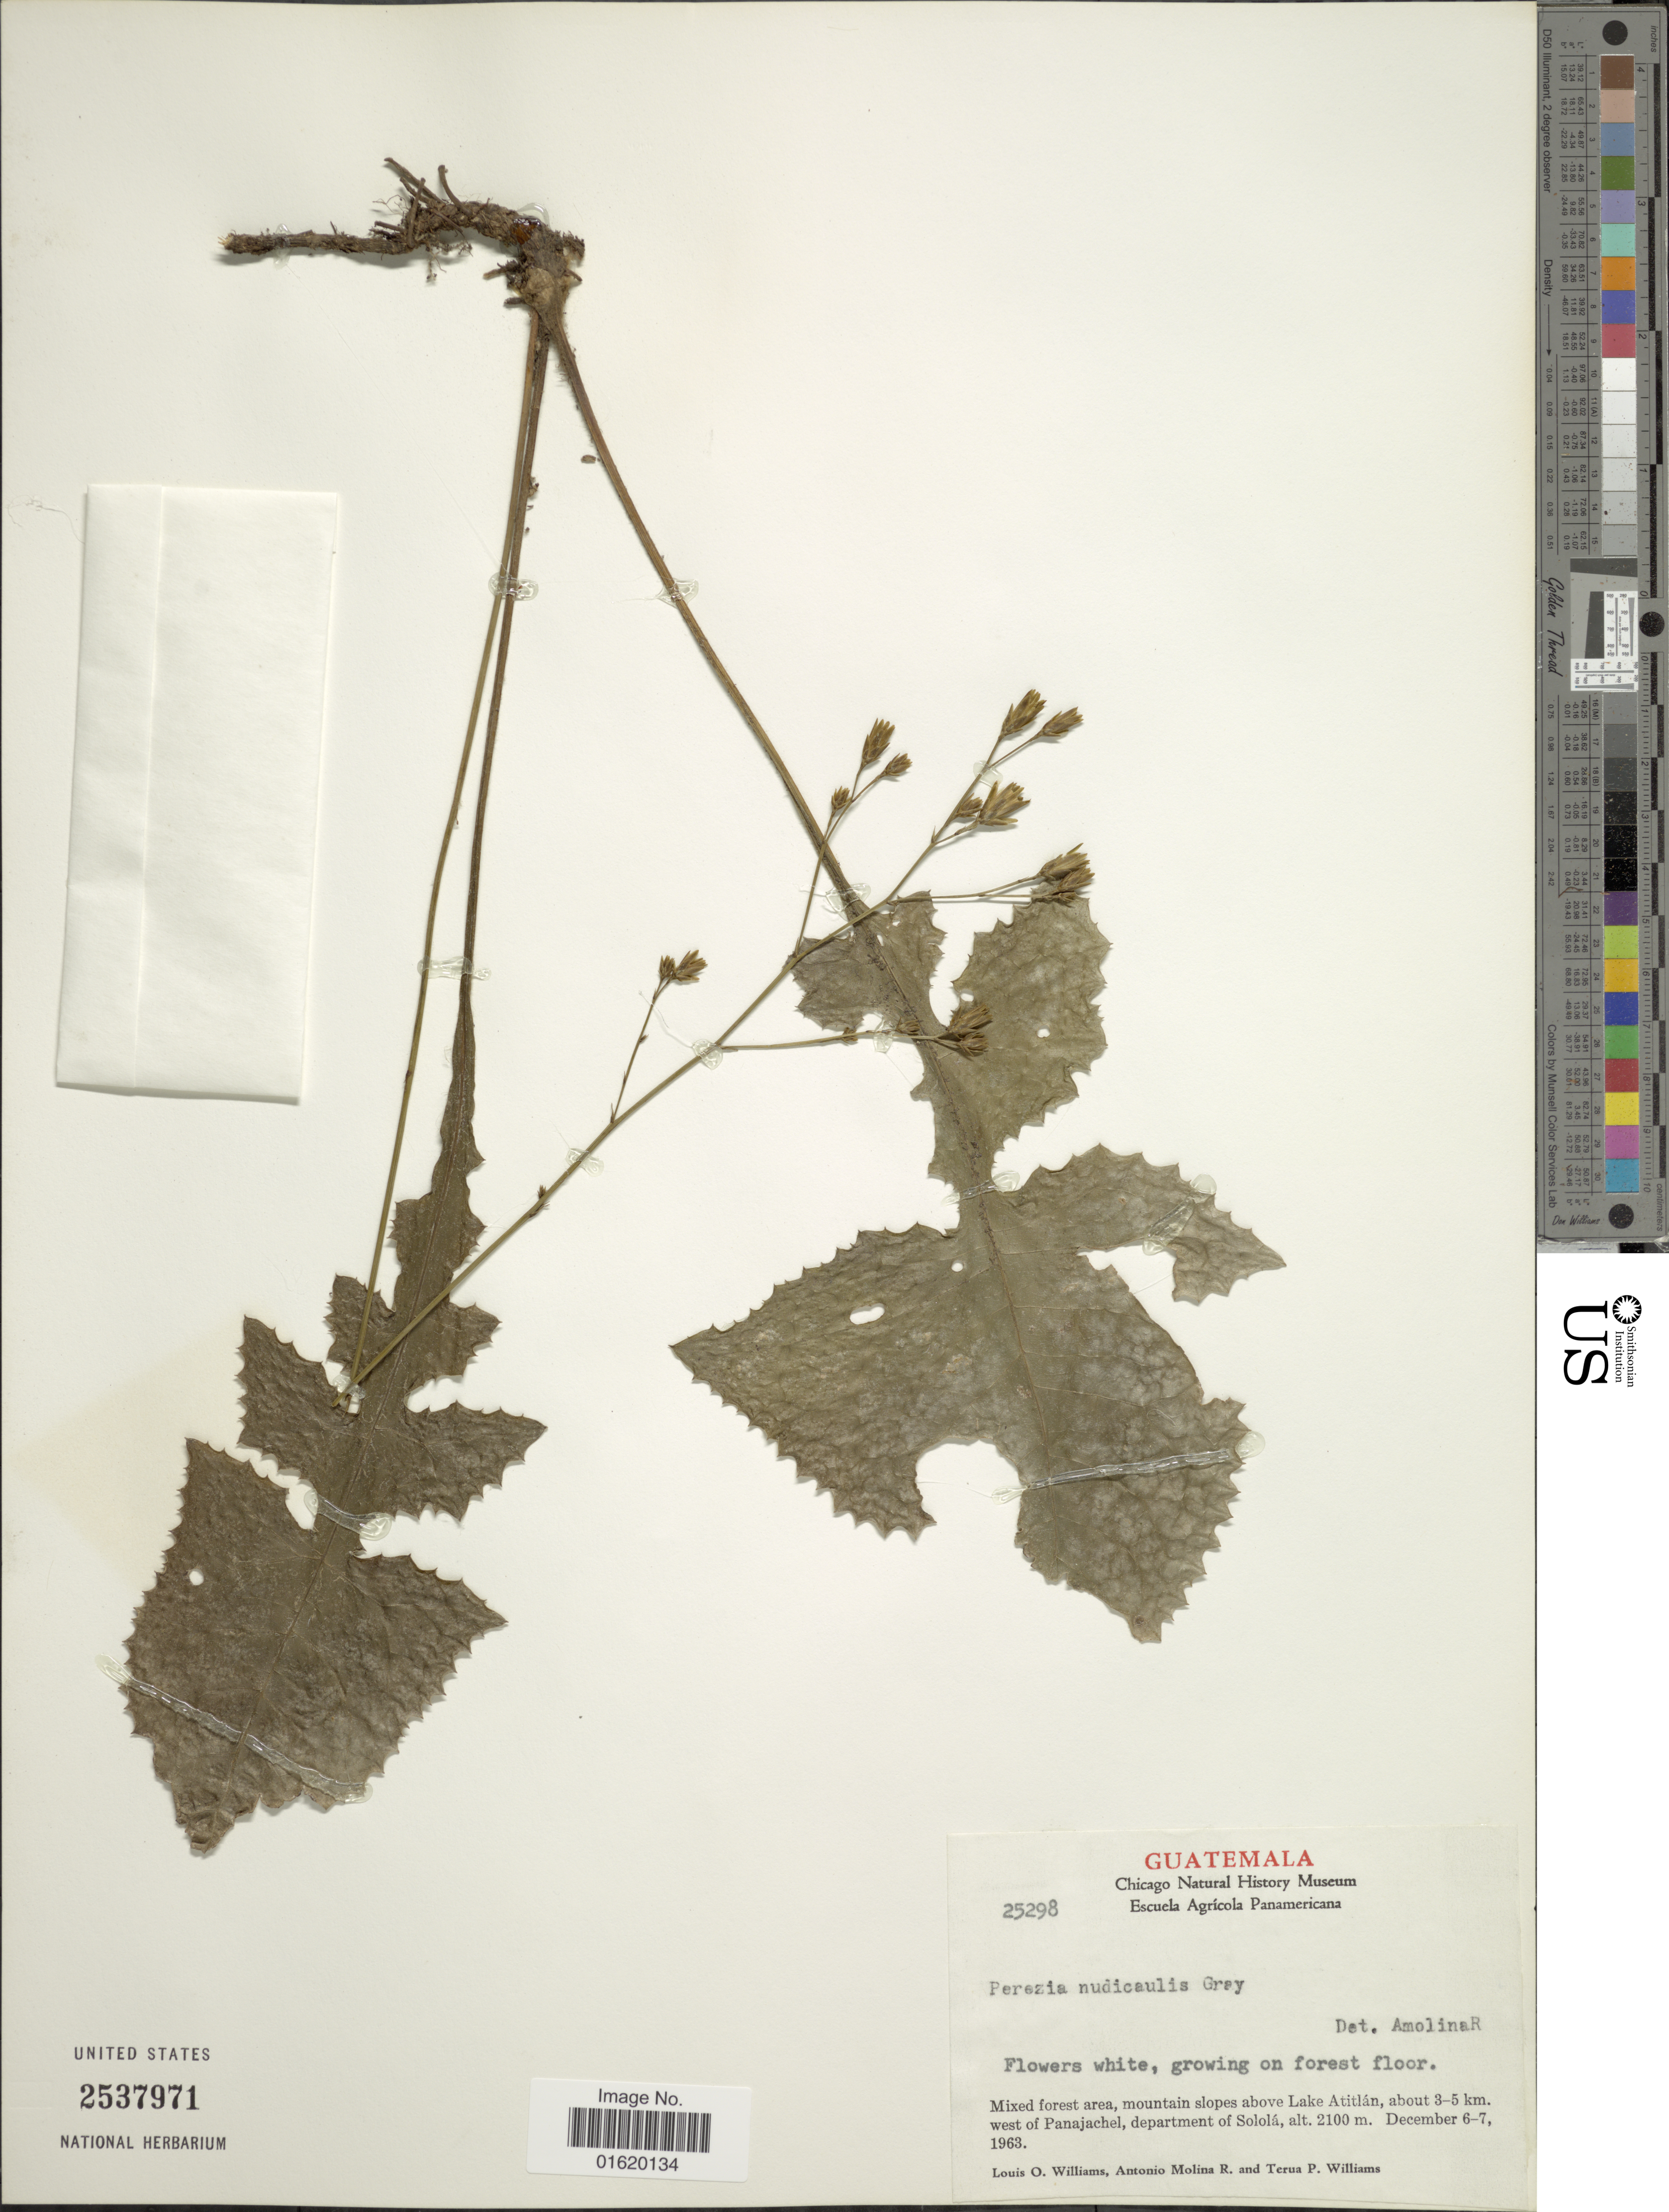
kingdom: Plantae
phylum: Tracheophyta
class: Magnoliopsida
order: Asterales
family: Asteraceae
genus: Acourtia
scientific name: Acourtia nudicaulis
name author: (A. Gray) B.L. Turner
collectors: L. O. Williams, A. Molina R. & T. P. Williams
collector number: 25298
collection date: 1963-12-06/1963-12-07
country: Guatemala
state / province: Sololá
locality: Mixed forest area, mountain slopes above Lake Atitlán, about 3-5 km. west of Panajachel, department of Sololá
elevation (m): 2100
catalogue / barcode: US 2537971